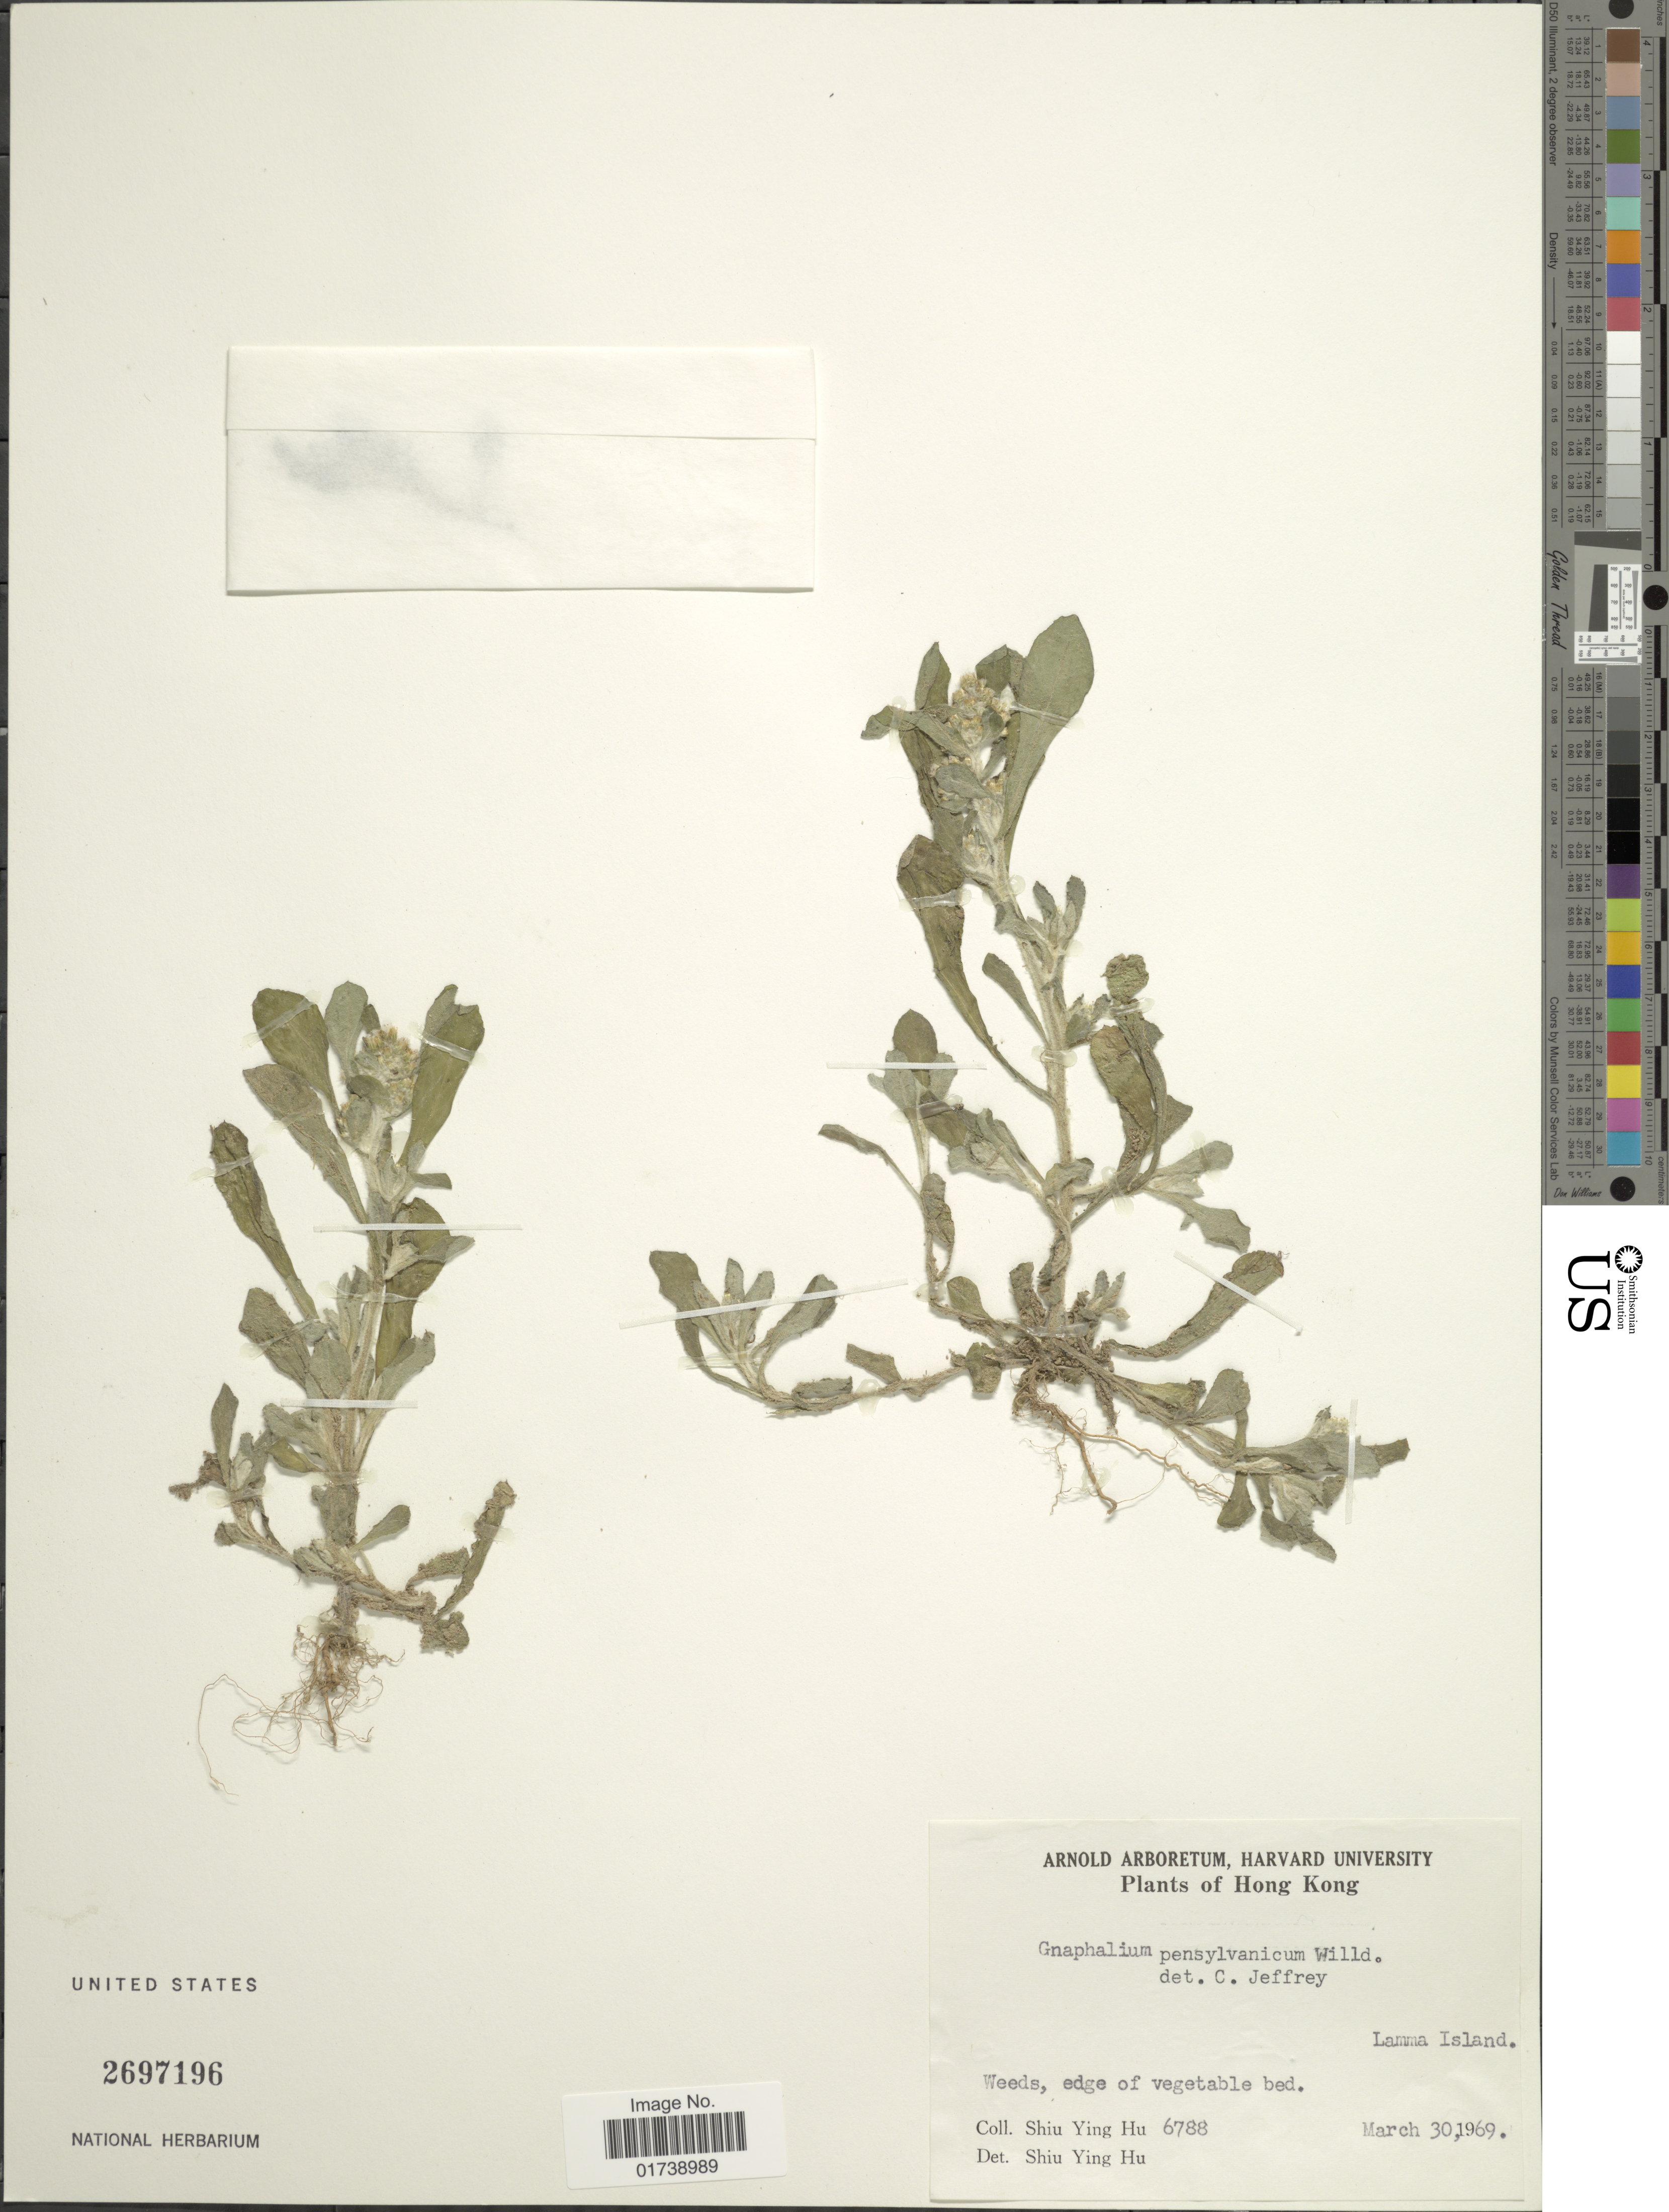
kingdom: Plantae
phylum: Tracheophyta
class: Magnoliopsida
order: Asterales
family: Asteraceae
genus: Gamochaeta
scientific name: Gamochaeta pensylvanica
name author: (Willd.) Cabrera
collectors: S. Y. Hu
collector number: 6788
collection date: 1969-03-30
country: China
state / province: Hong Kong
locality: Lamma Island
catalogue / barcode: US 2697196